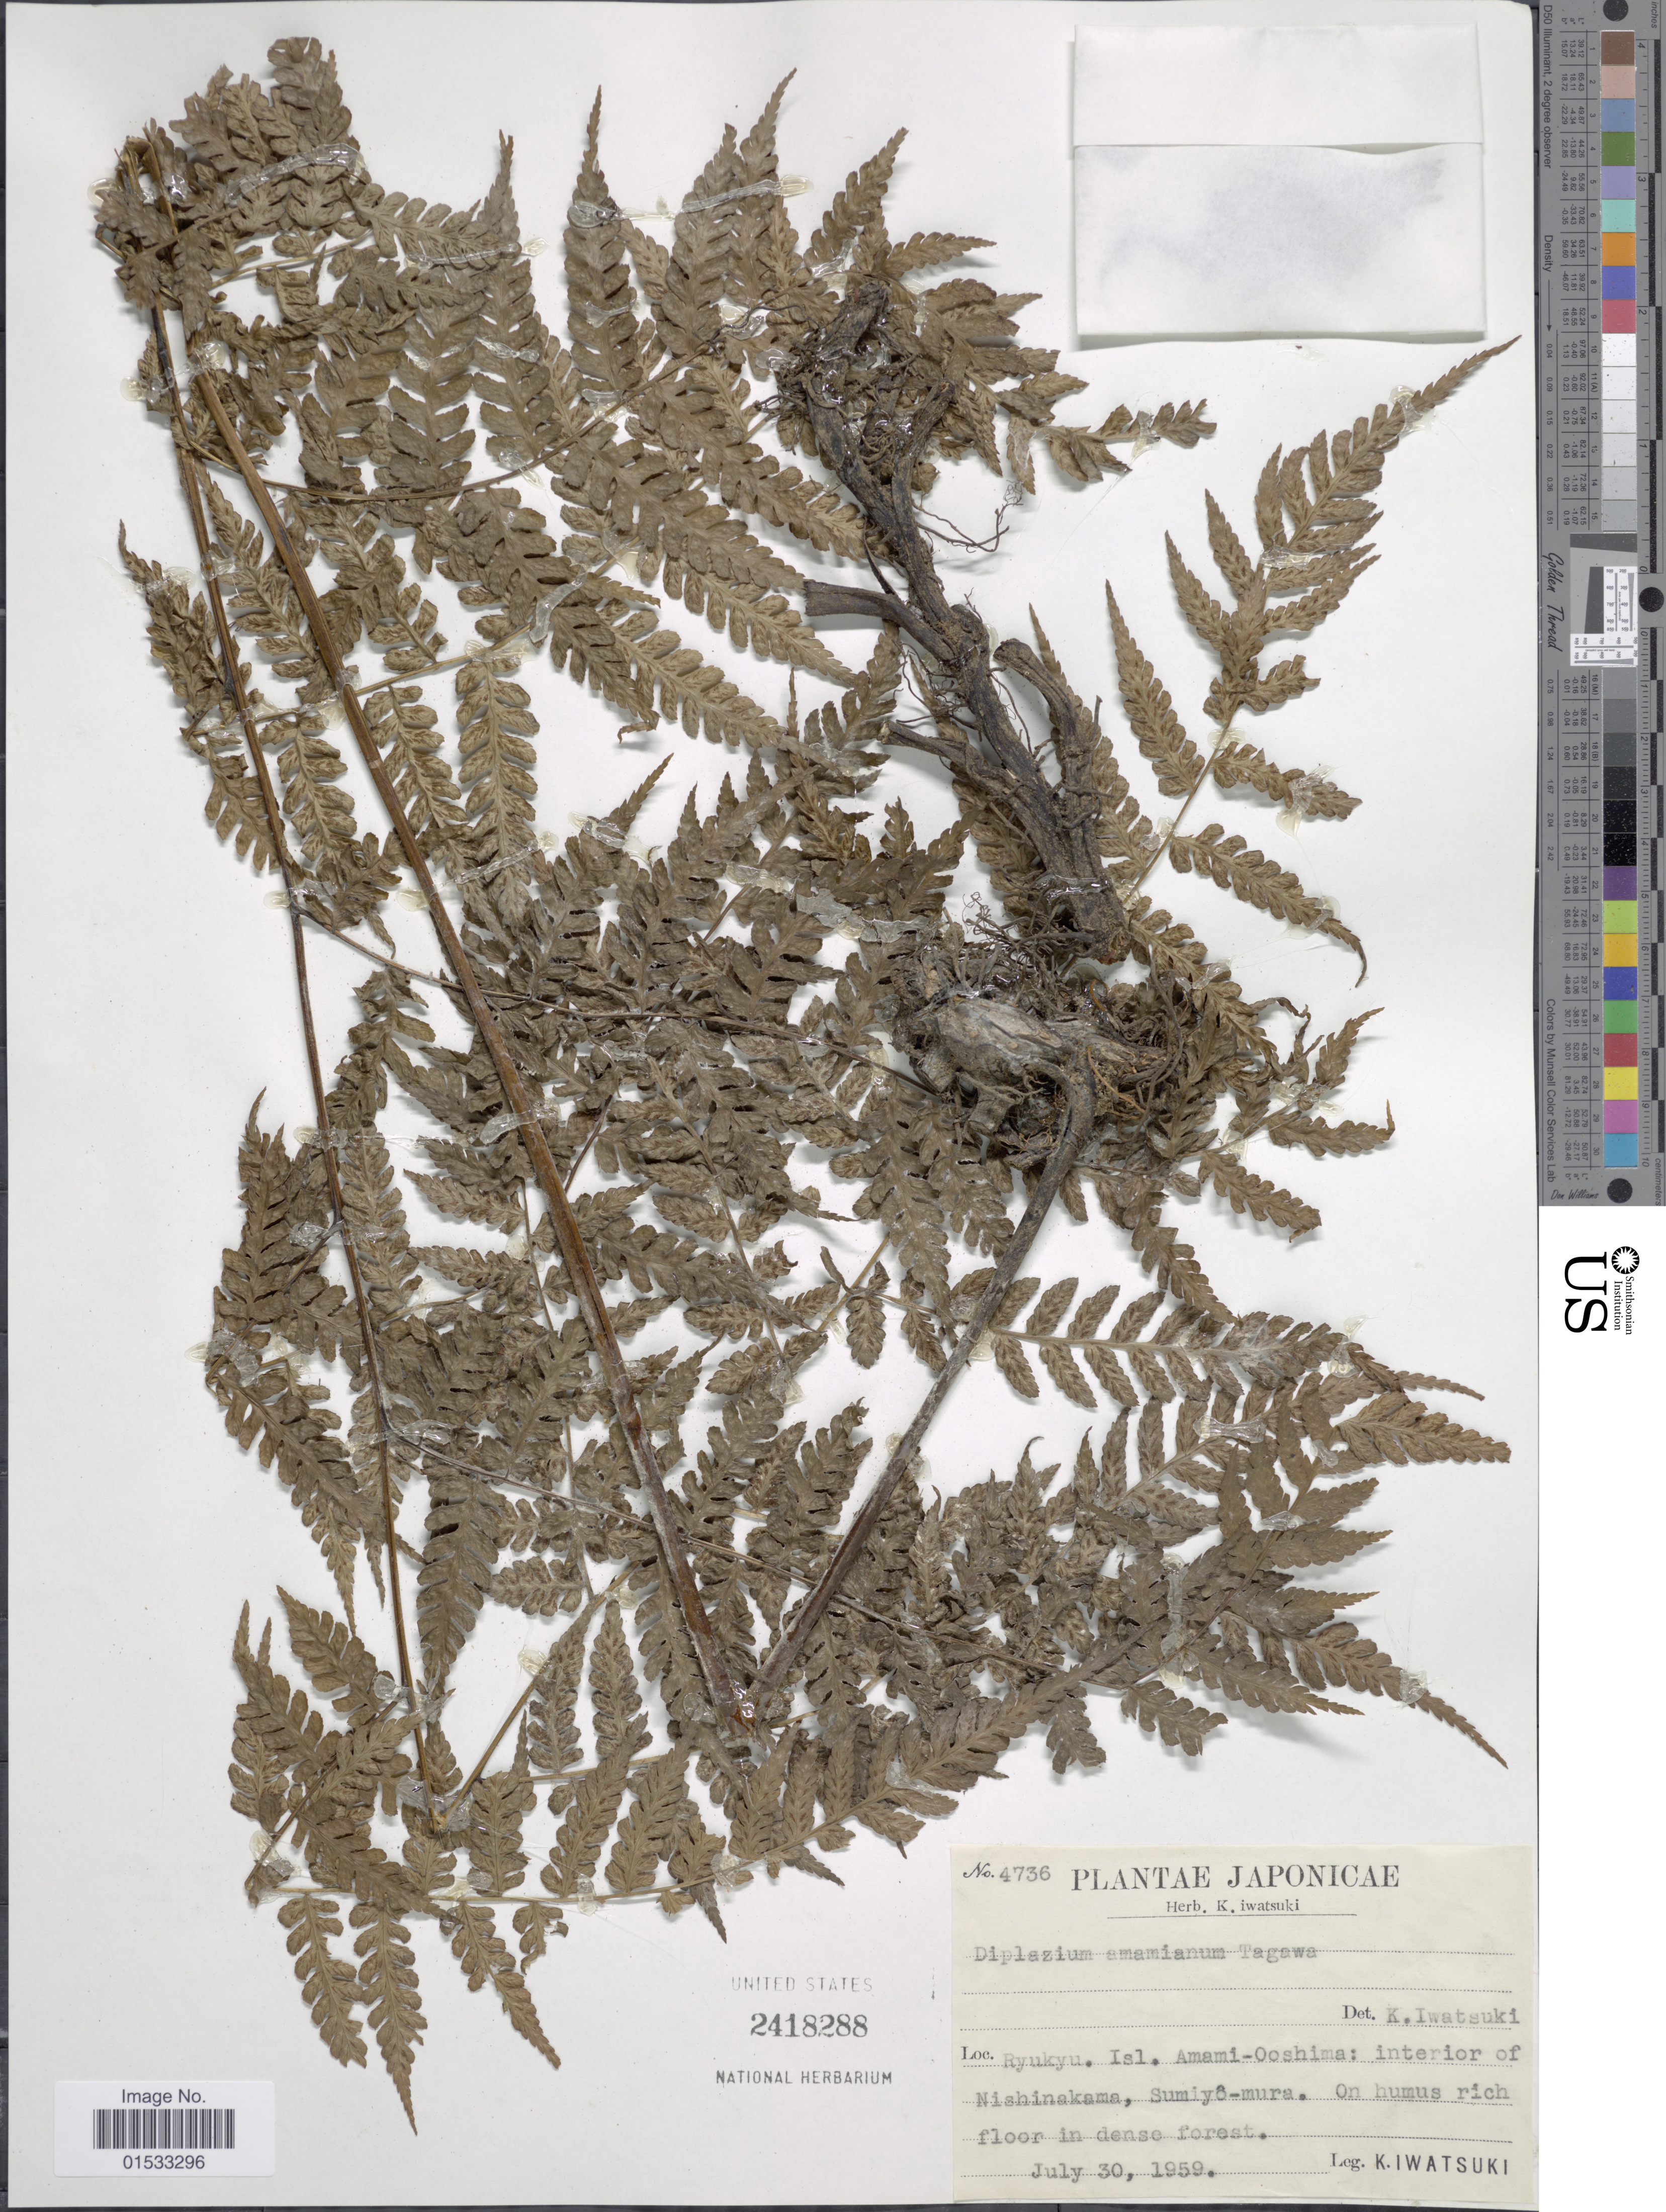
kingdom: Plantae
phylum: Tracheophyta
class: Polypodiopsida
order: Polypodiales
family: Athyriaceae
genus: Diplazium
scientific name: Diplazium amamianum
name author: Tagawa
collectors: K. Iwatsuki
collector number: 4736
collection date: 1959-09-30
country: Japan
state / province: Okinawa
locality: Ryuku Isl. Amami- Ooshima: interior of Nishinakama, Sumiyô-mura.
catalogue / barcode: US 2418288